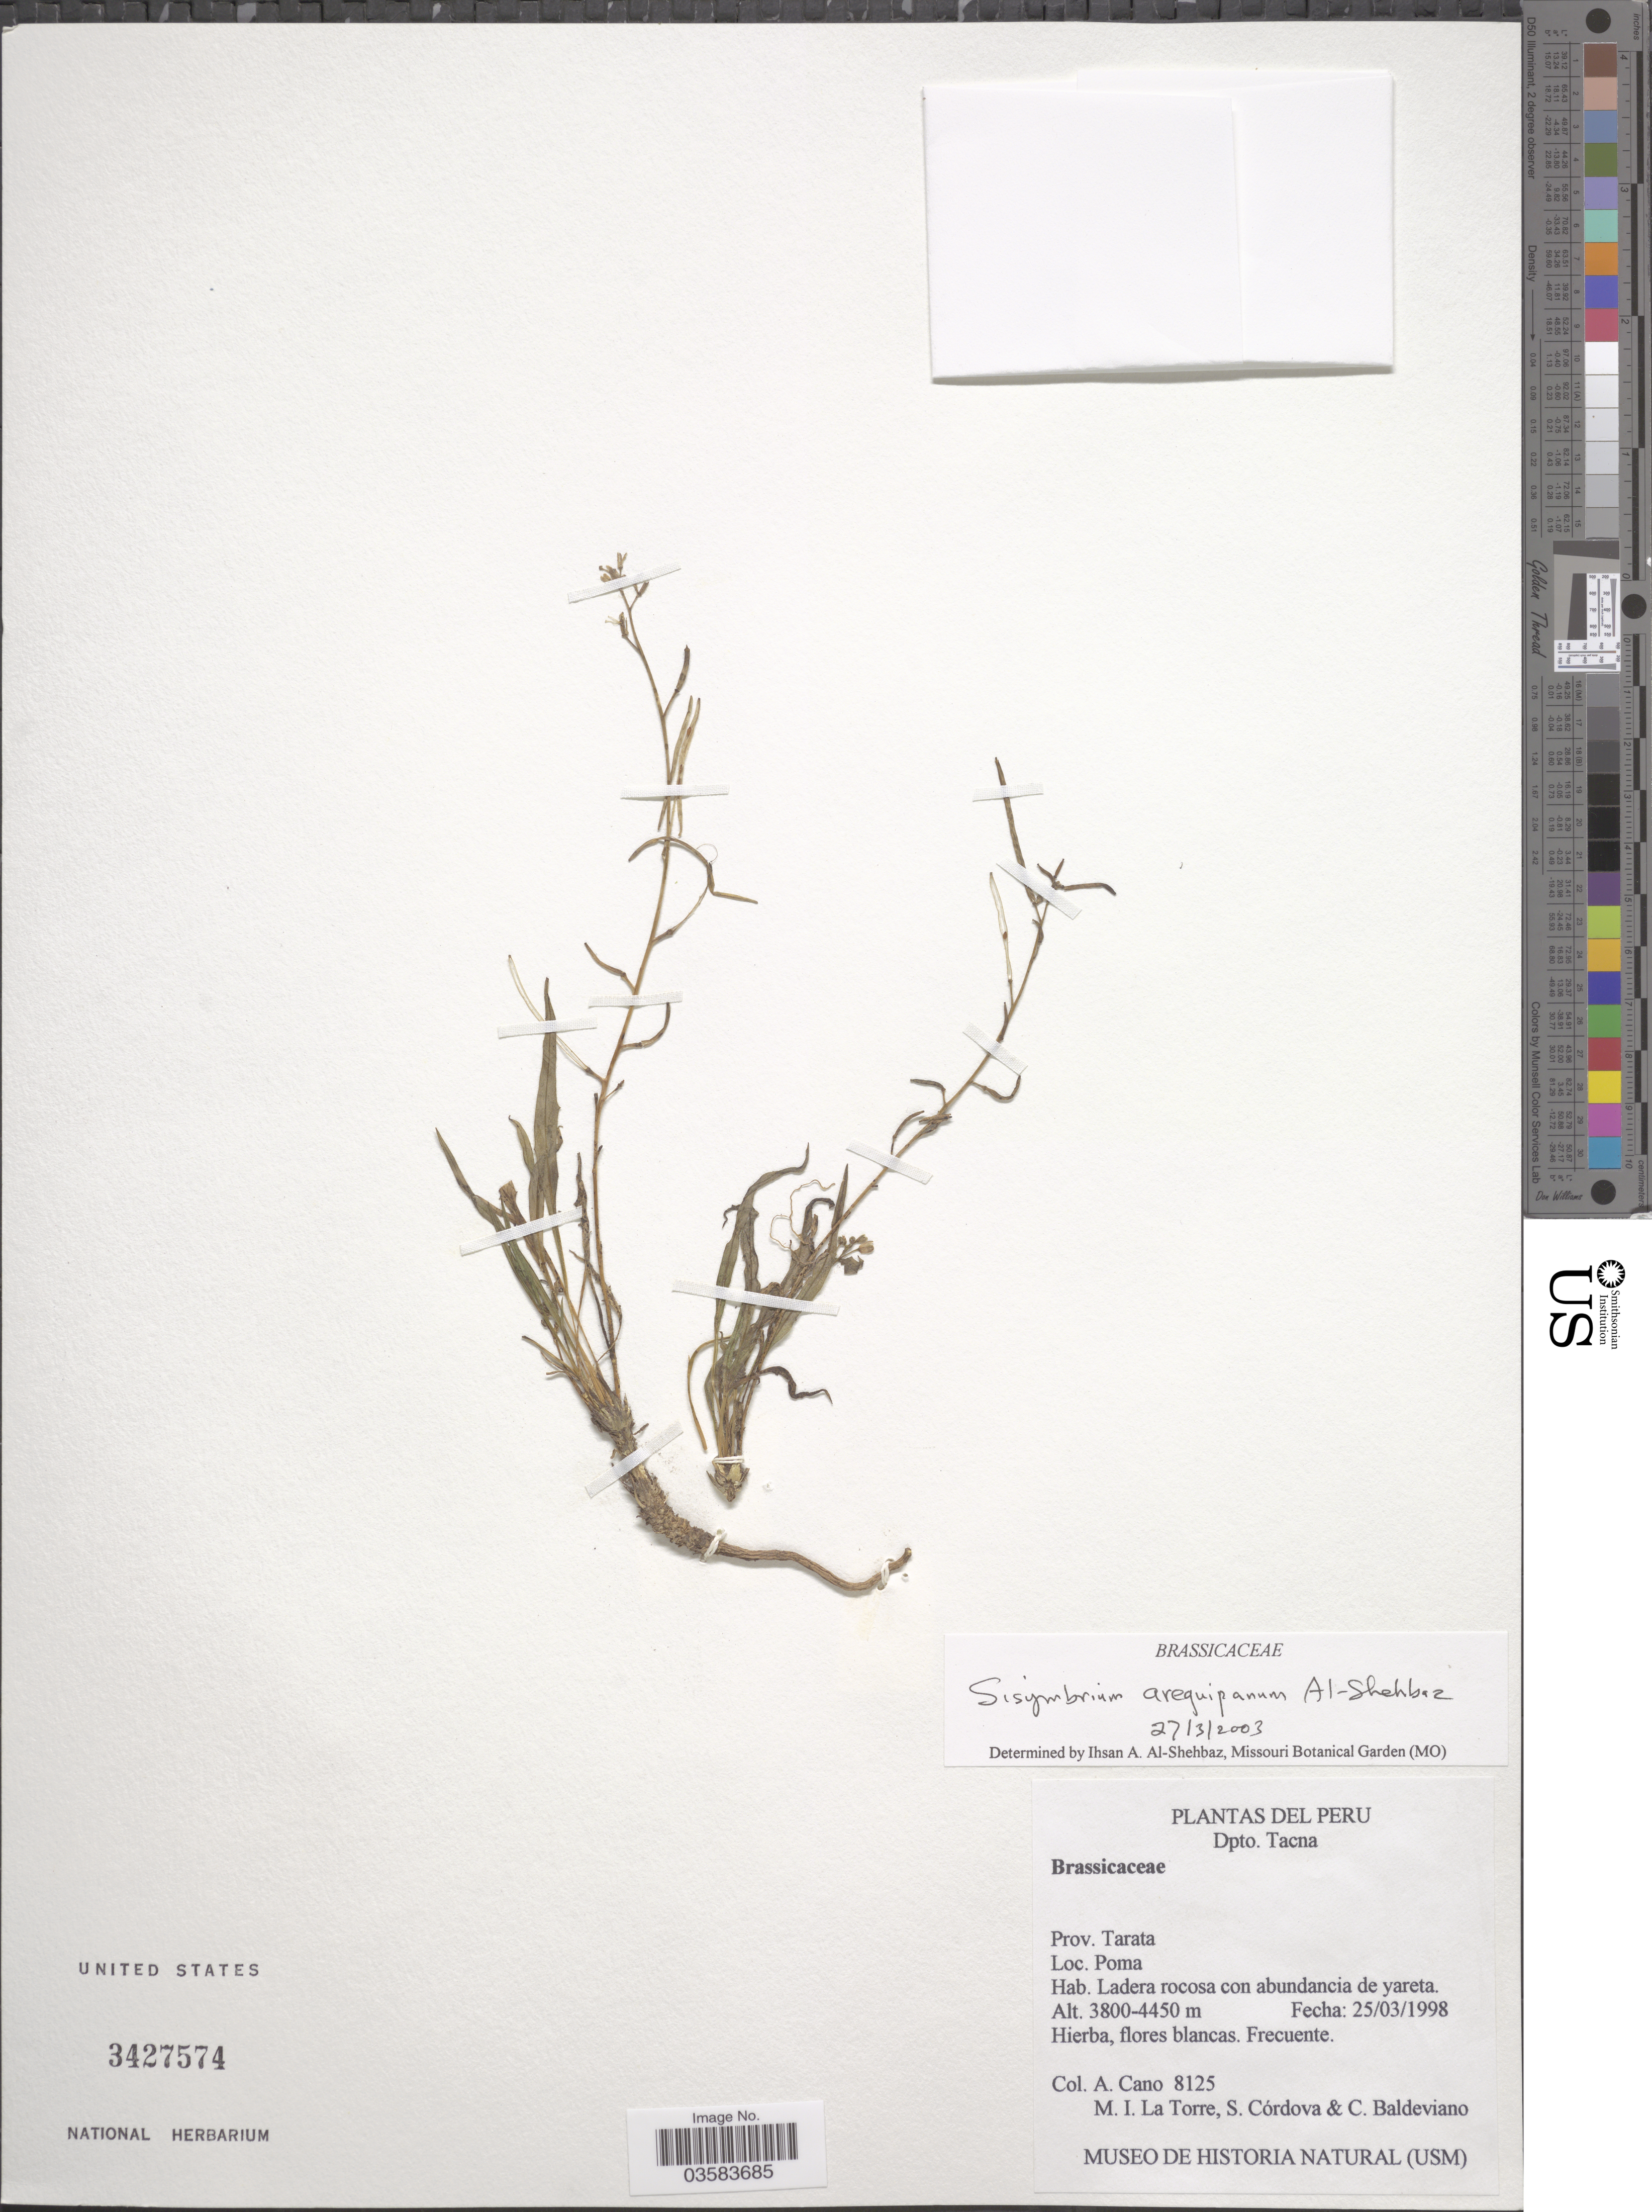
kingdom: Plantae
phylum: Tracheophyta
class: Magnoliopsida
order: Brassicales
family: Brassicaceae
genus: Mostacillastrum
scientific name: Mostacillastrum dianthoides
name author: (Phil.) Al-Shehbaz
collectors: A. Cano, M. La Torre, S. Cordova & C. Baldeviano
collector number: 8125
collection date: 1998-03-25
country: Peru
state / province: Tacna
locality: Dpto. Tacna. Prov. Tarata. Poma.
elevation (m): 3800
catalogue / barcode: US 3427574